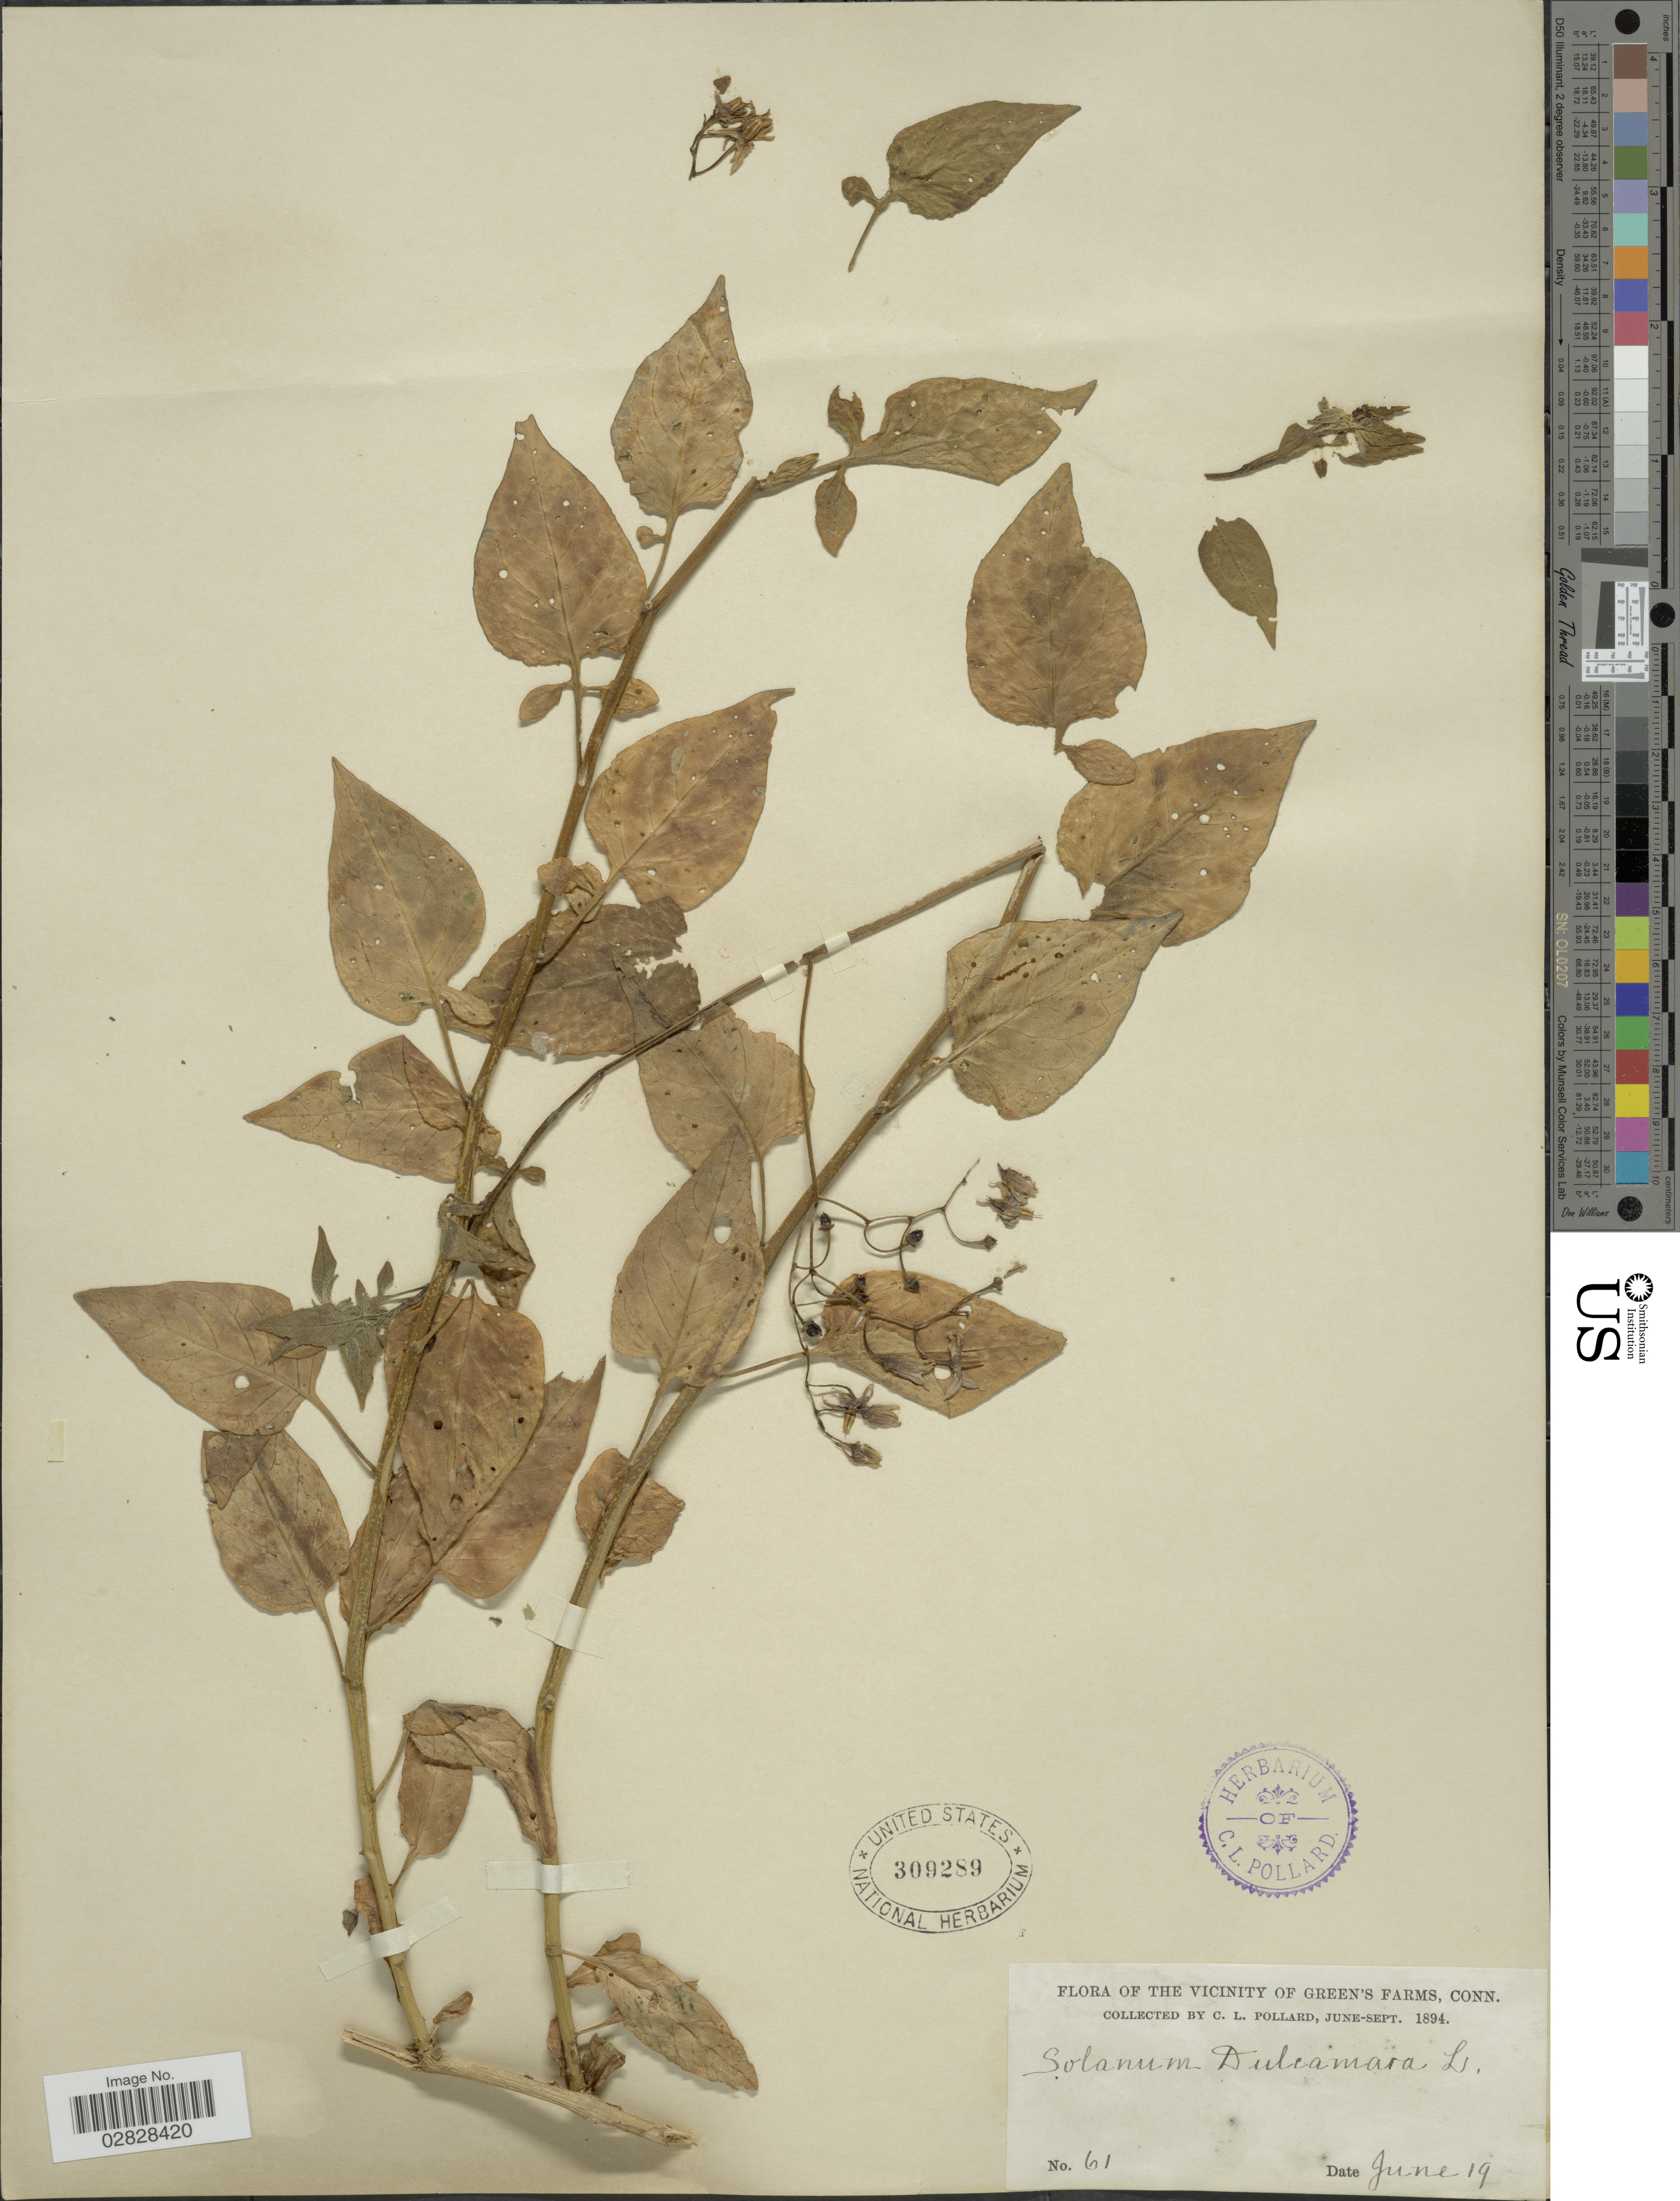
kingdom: Plantae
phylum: Tracheophyta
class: Magnoliopsida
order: Solanales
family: Solanaceae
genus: Solanum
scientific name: Solanum dulcamara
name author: L.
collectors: C. L. Pollard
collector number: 61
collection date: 1894-06-19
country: United States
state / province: Connecticut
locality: The vicinity of Green's Farm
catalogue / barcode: US 309289